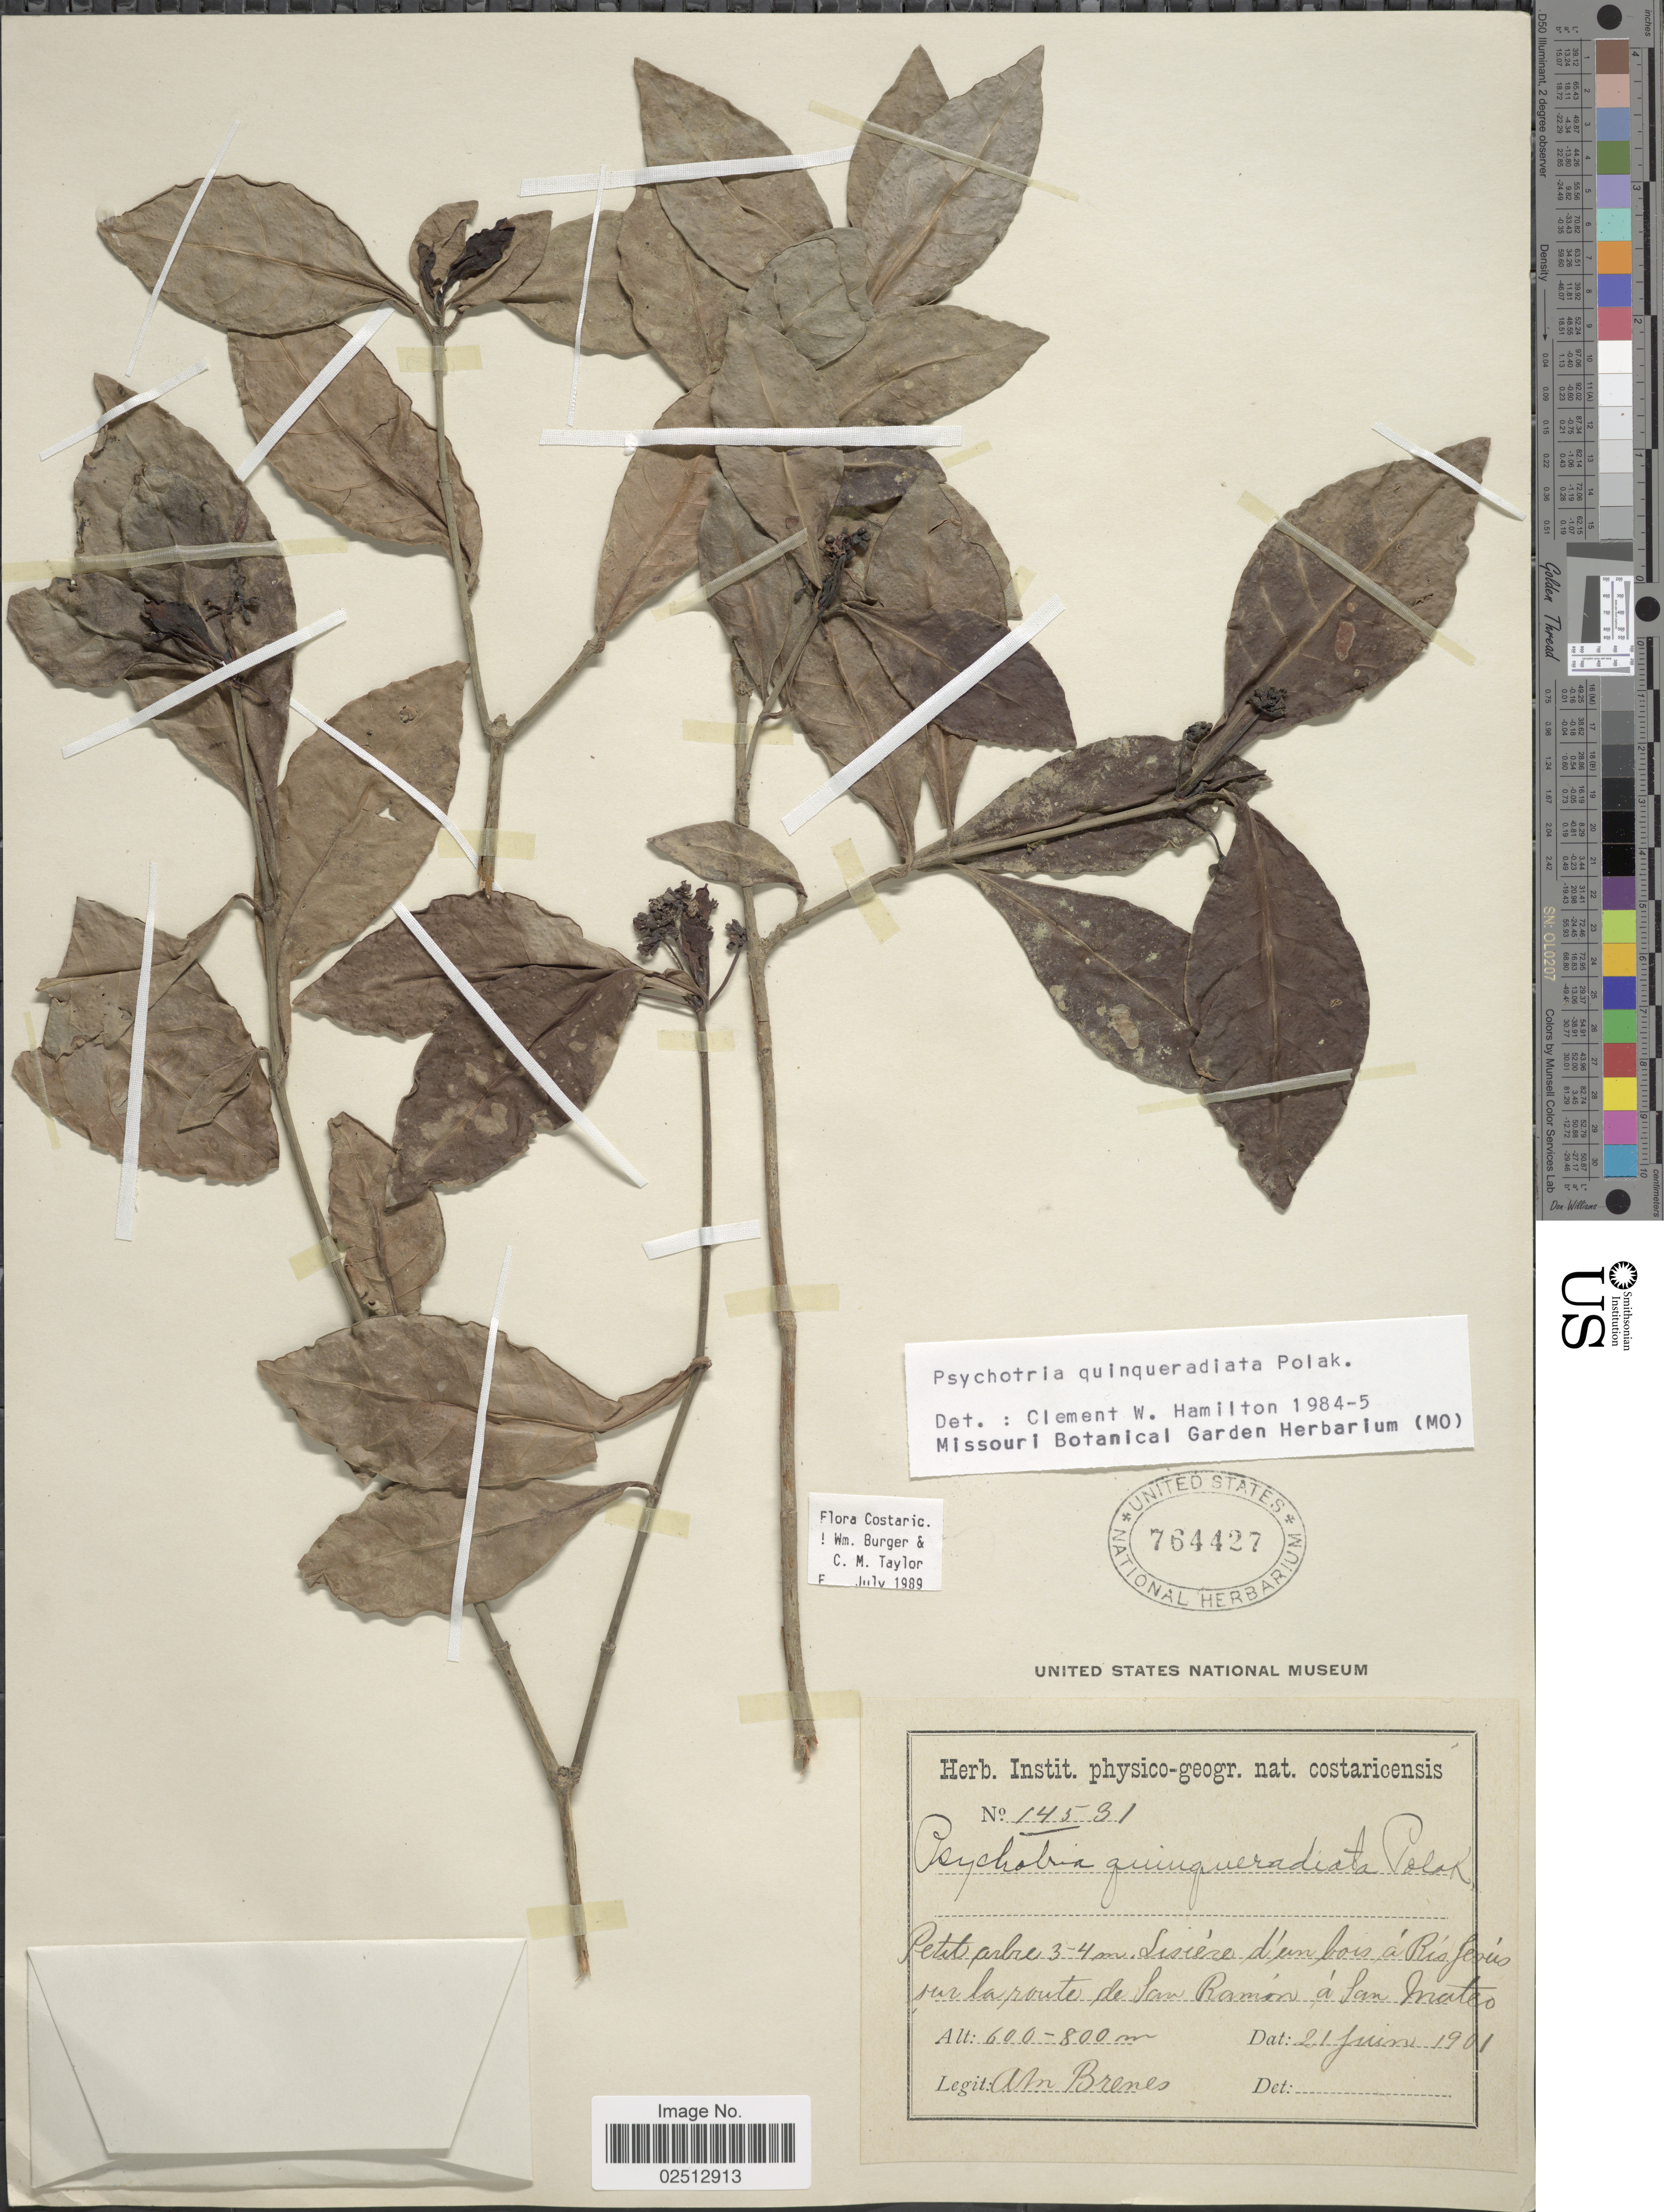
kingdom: Plantae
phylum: Tracheophyta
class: Magnoliopsida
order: Gentianales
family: Rubiaceae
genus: Psychotria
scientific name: Psychotria quinqueradiata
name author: Pol.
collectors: A. Brenes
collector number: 14531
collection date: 1901-06-21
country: Costa Rica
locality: Sisiere d'un bois a Rio Jesus sur la route de San Ramon a San Mateo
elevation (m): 600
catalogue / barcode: US 764427